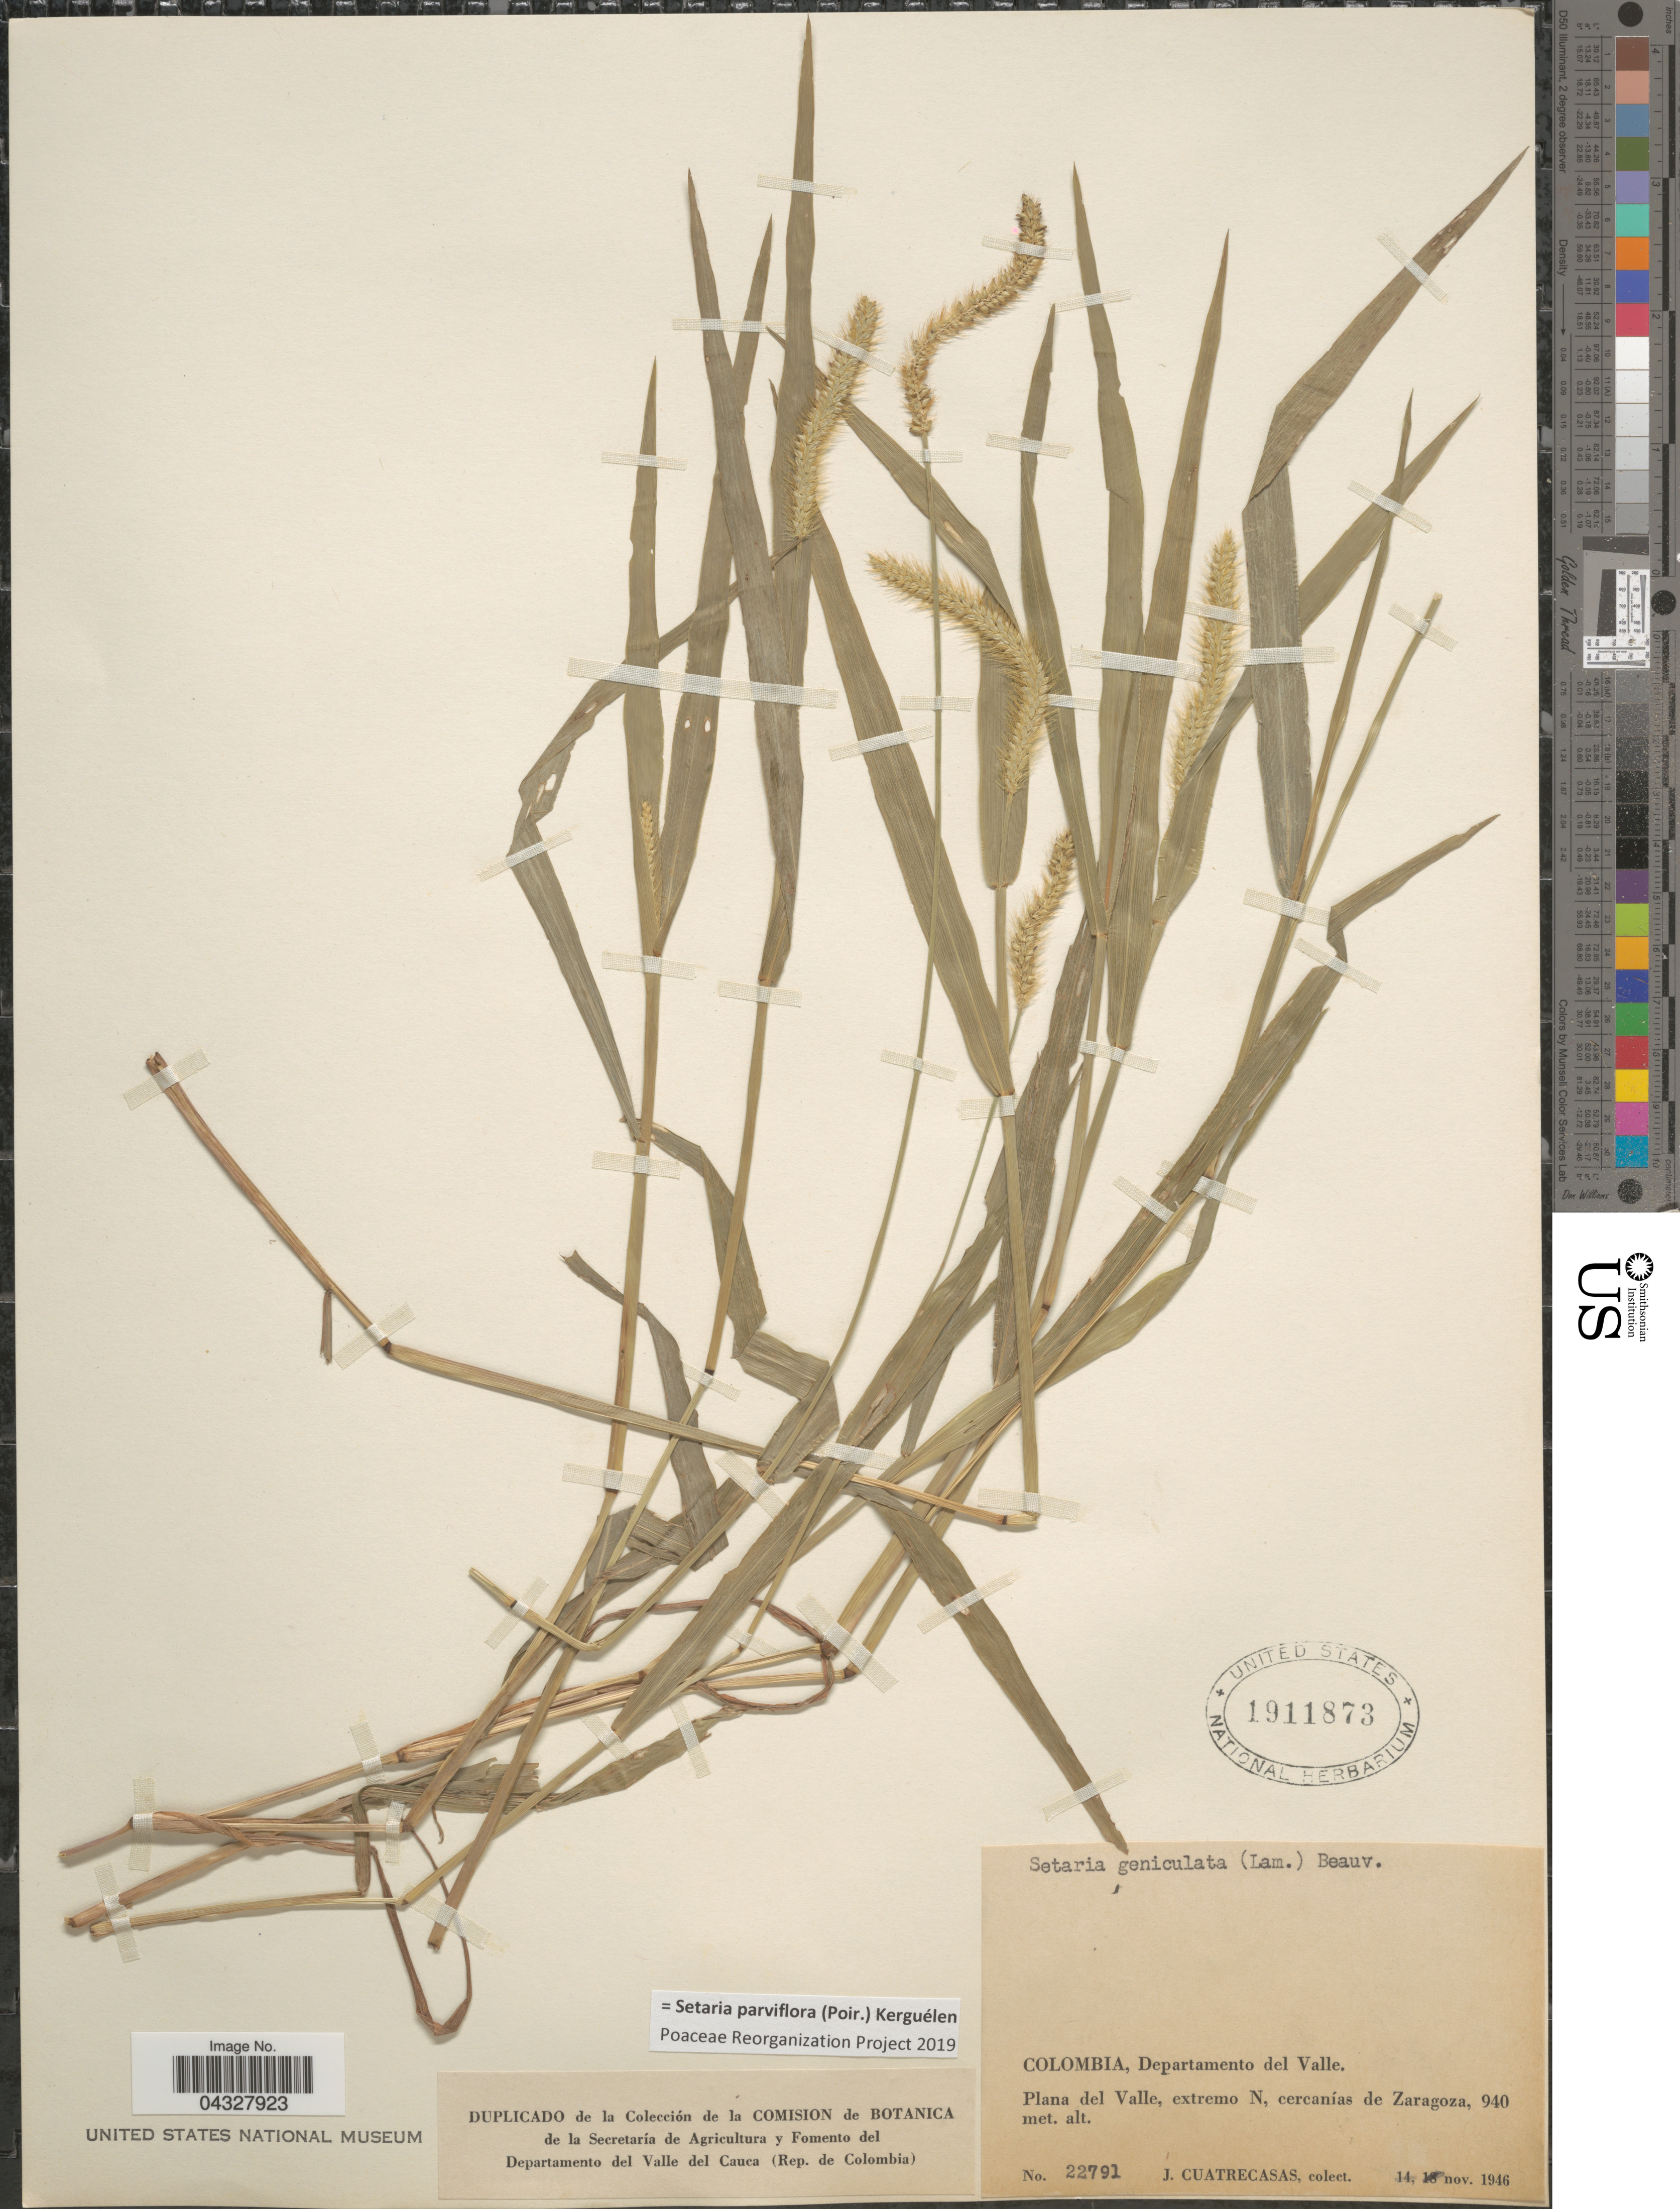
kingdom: Plantae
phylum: Tracheophyta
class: Liliopsida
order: Poales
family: Poaceae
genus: Setaria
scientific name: Setaria parviflora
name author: (Poir.) Kerguélen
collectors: J. Cuatrecasas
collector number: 22791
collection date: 1946-11-14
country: Colombia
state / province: Valle del Cauca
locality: Departamento de Valle. Plana del Valle, extremo N, cercanías de Zaragoza.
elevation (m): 940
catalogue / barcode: US 1911873